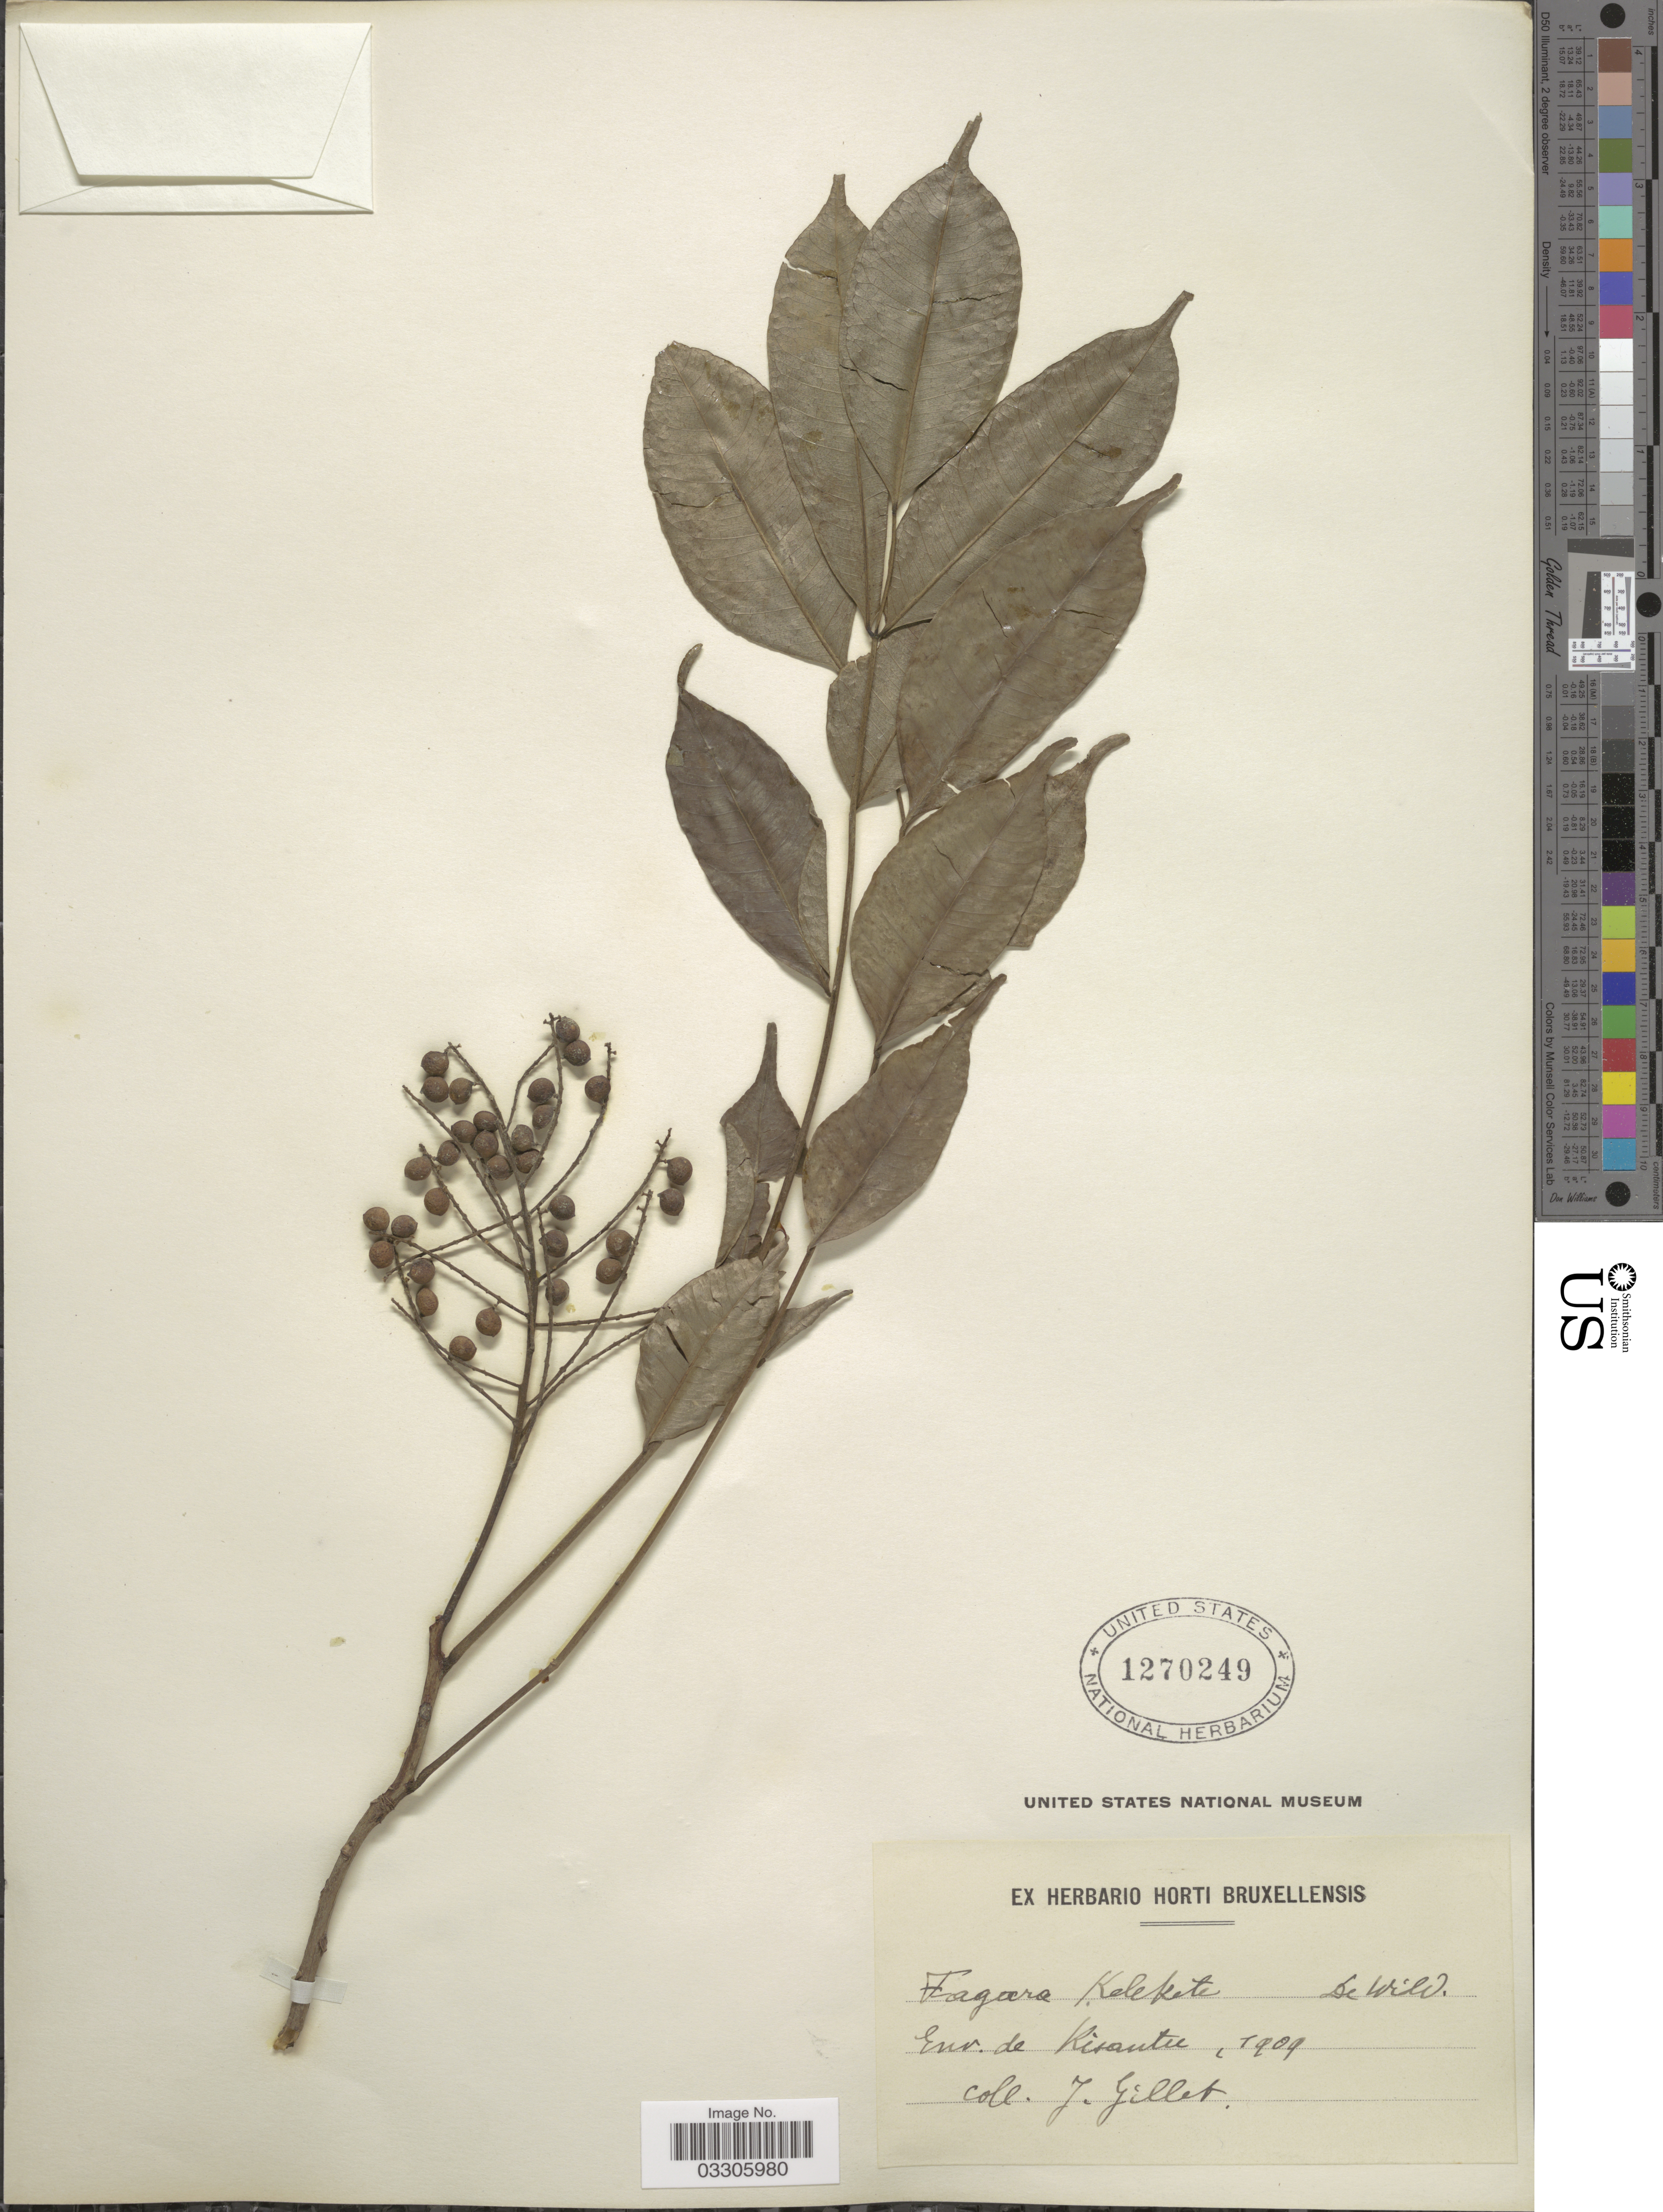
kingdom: Plantae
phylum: Tracheophyta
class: Magnoliopsida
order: Sapindales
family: Rutaceae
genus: Zanthoxylum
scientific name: Zanthoxylum leprieurii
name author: Guill. & Perr.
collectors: J. M. Gillet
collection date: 1909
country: Congo, Democratic Republic of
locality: Env. de Kisantu.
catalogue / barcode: US 1270249